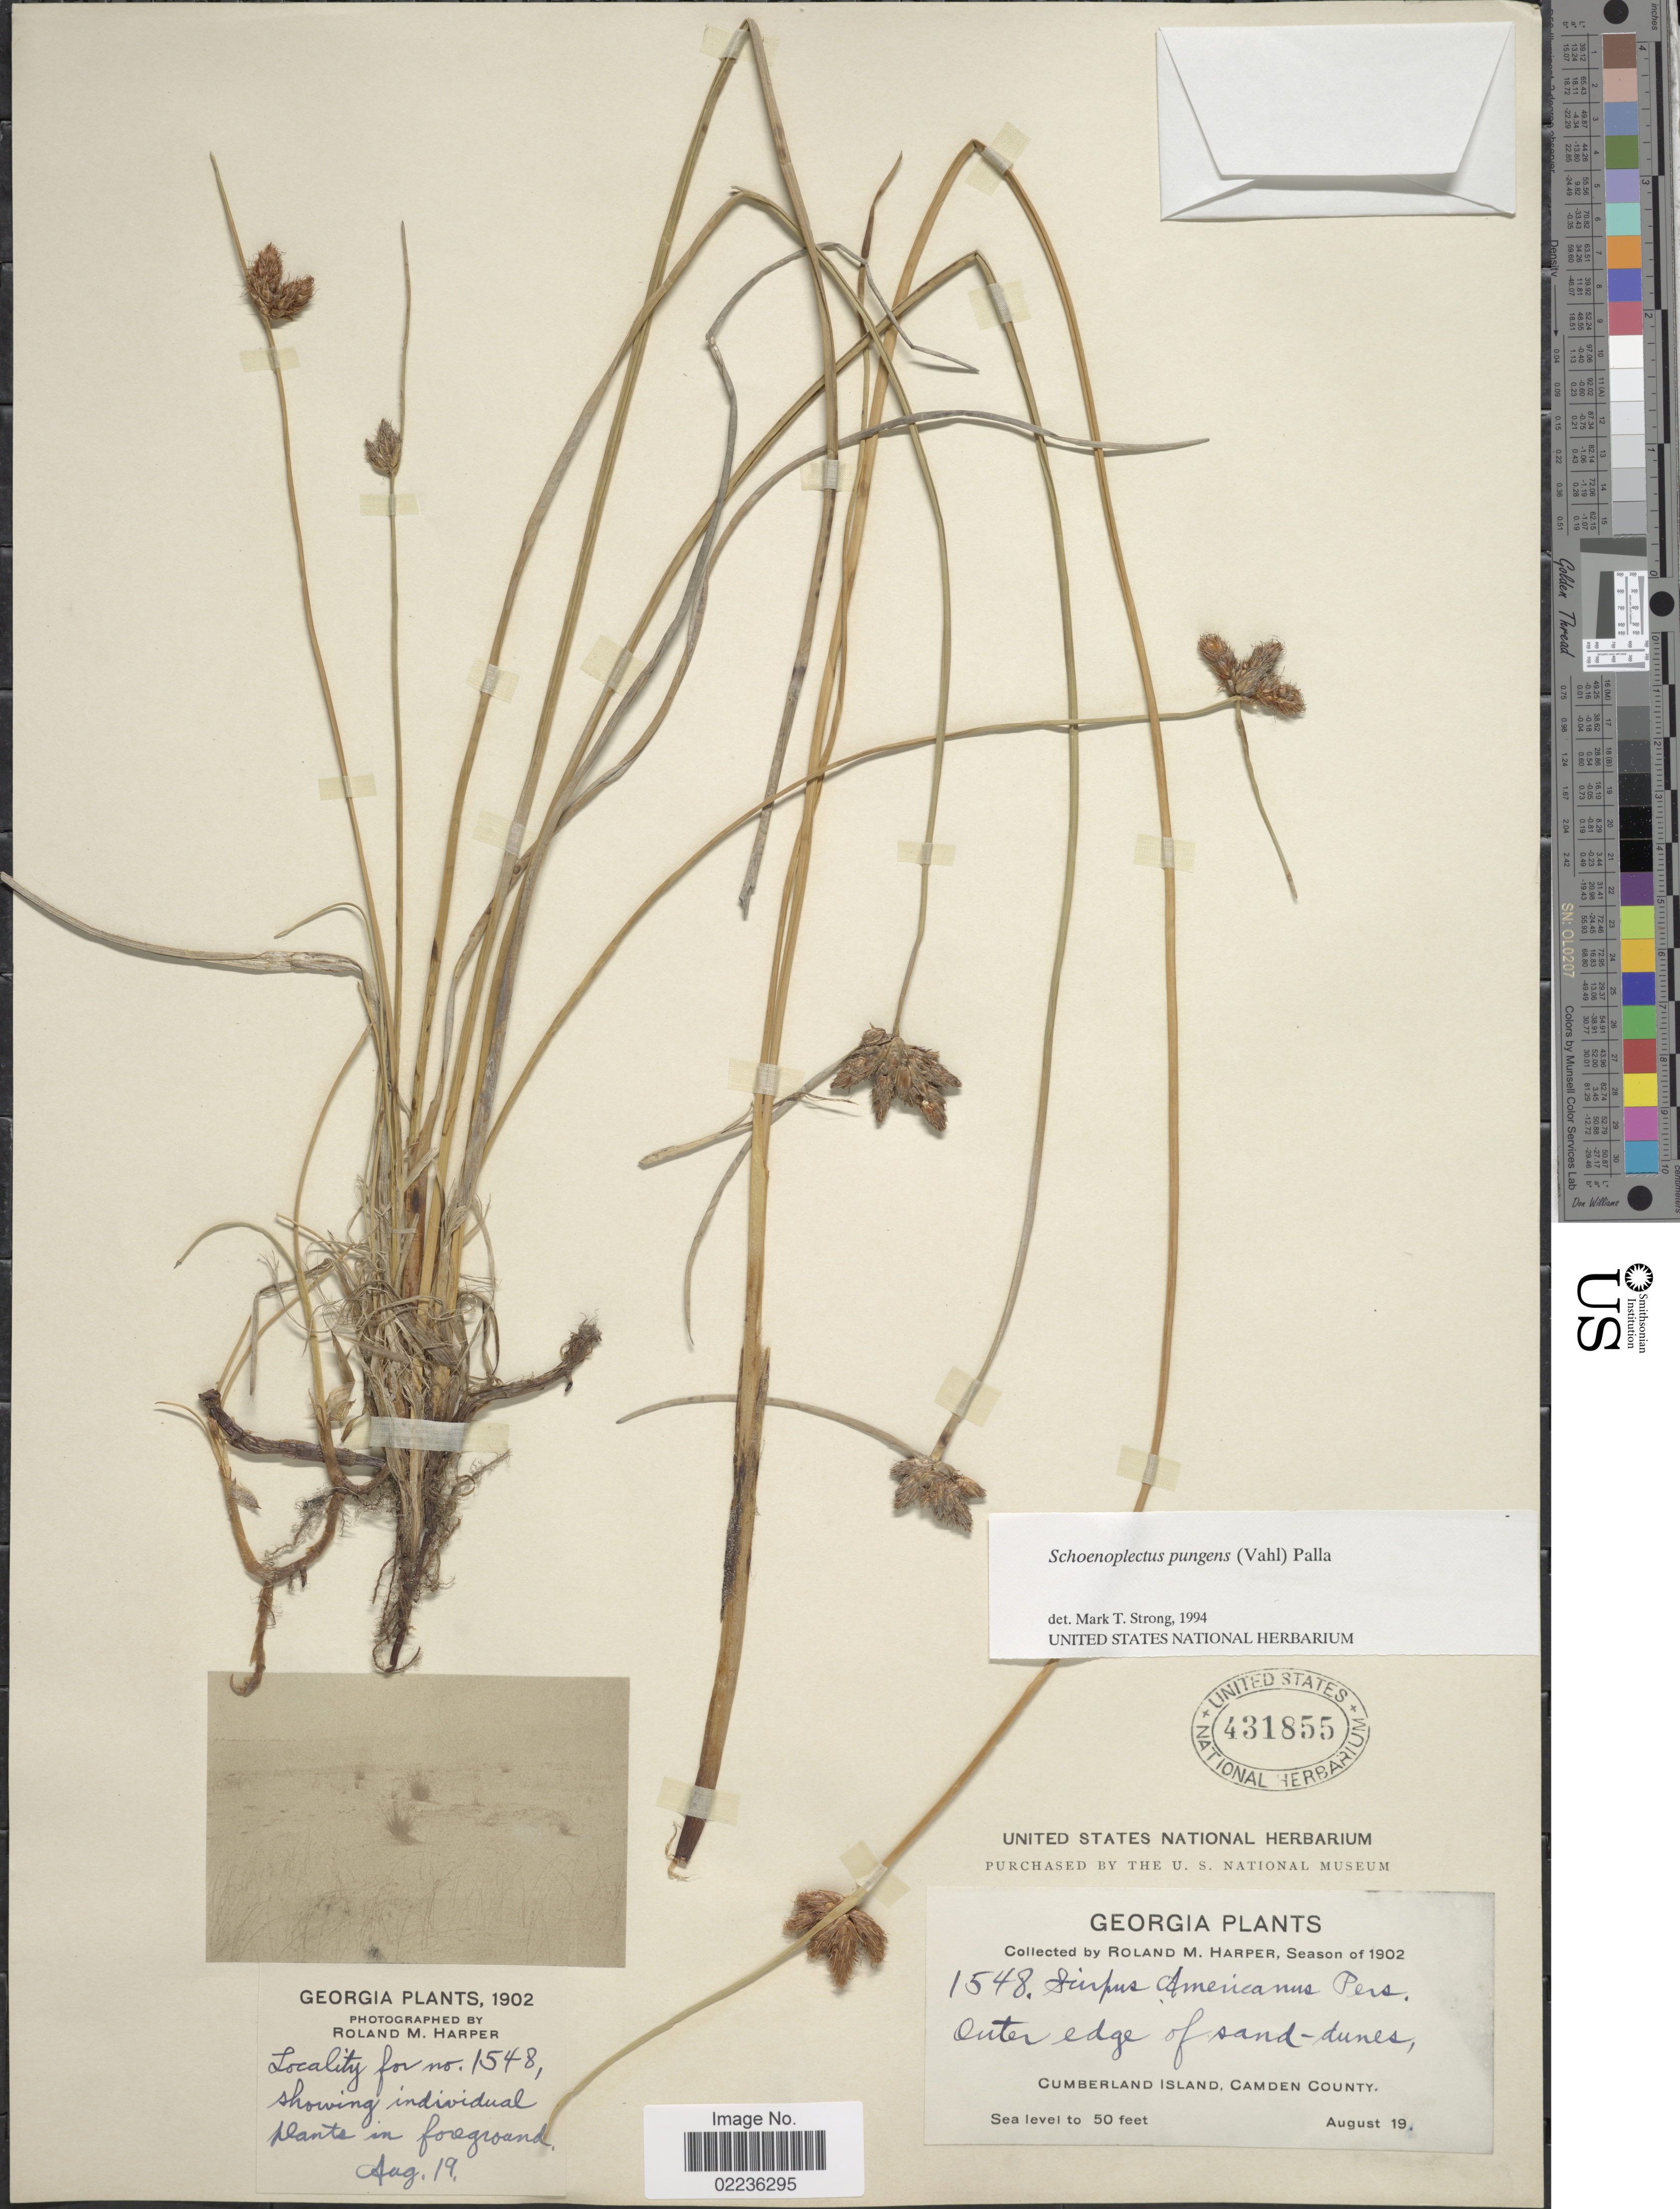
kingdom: Plantae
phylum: Tracheophyta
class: Liliopsida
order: Poales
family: Cyperaceae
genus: Schoenoplectus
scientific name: Schoenoplectus pungens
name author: (Vahl) Palla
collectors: R. M. Harper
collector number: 1548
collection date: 1902-08-19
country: United States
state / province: Georgia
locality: Outer edge of sand-dunes, Cumberland Island, Camden County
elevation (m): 0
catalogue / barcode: US 431855